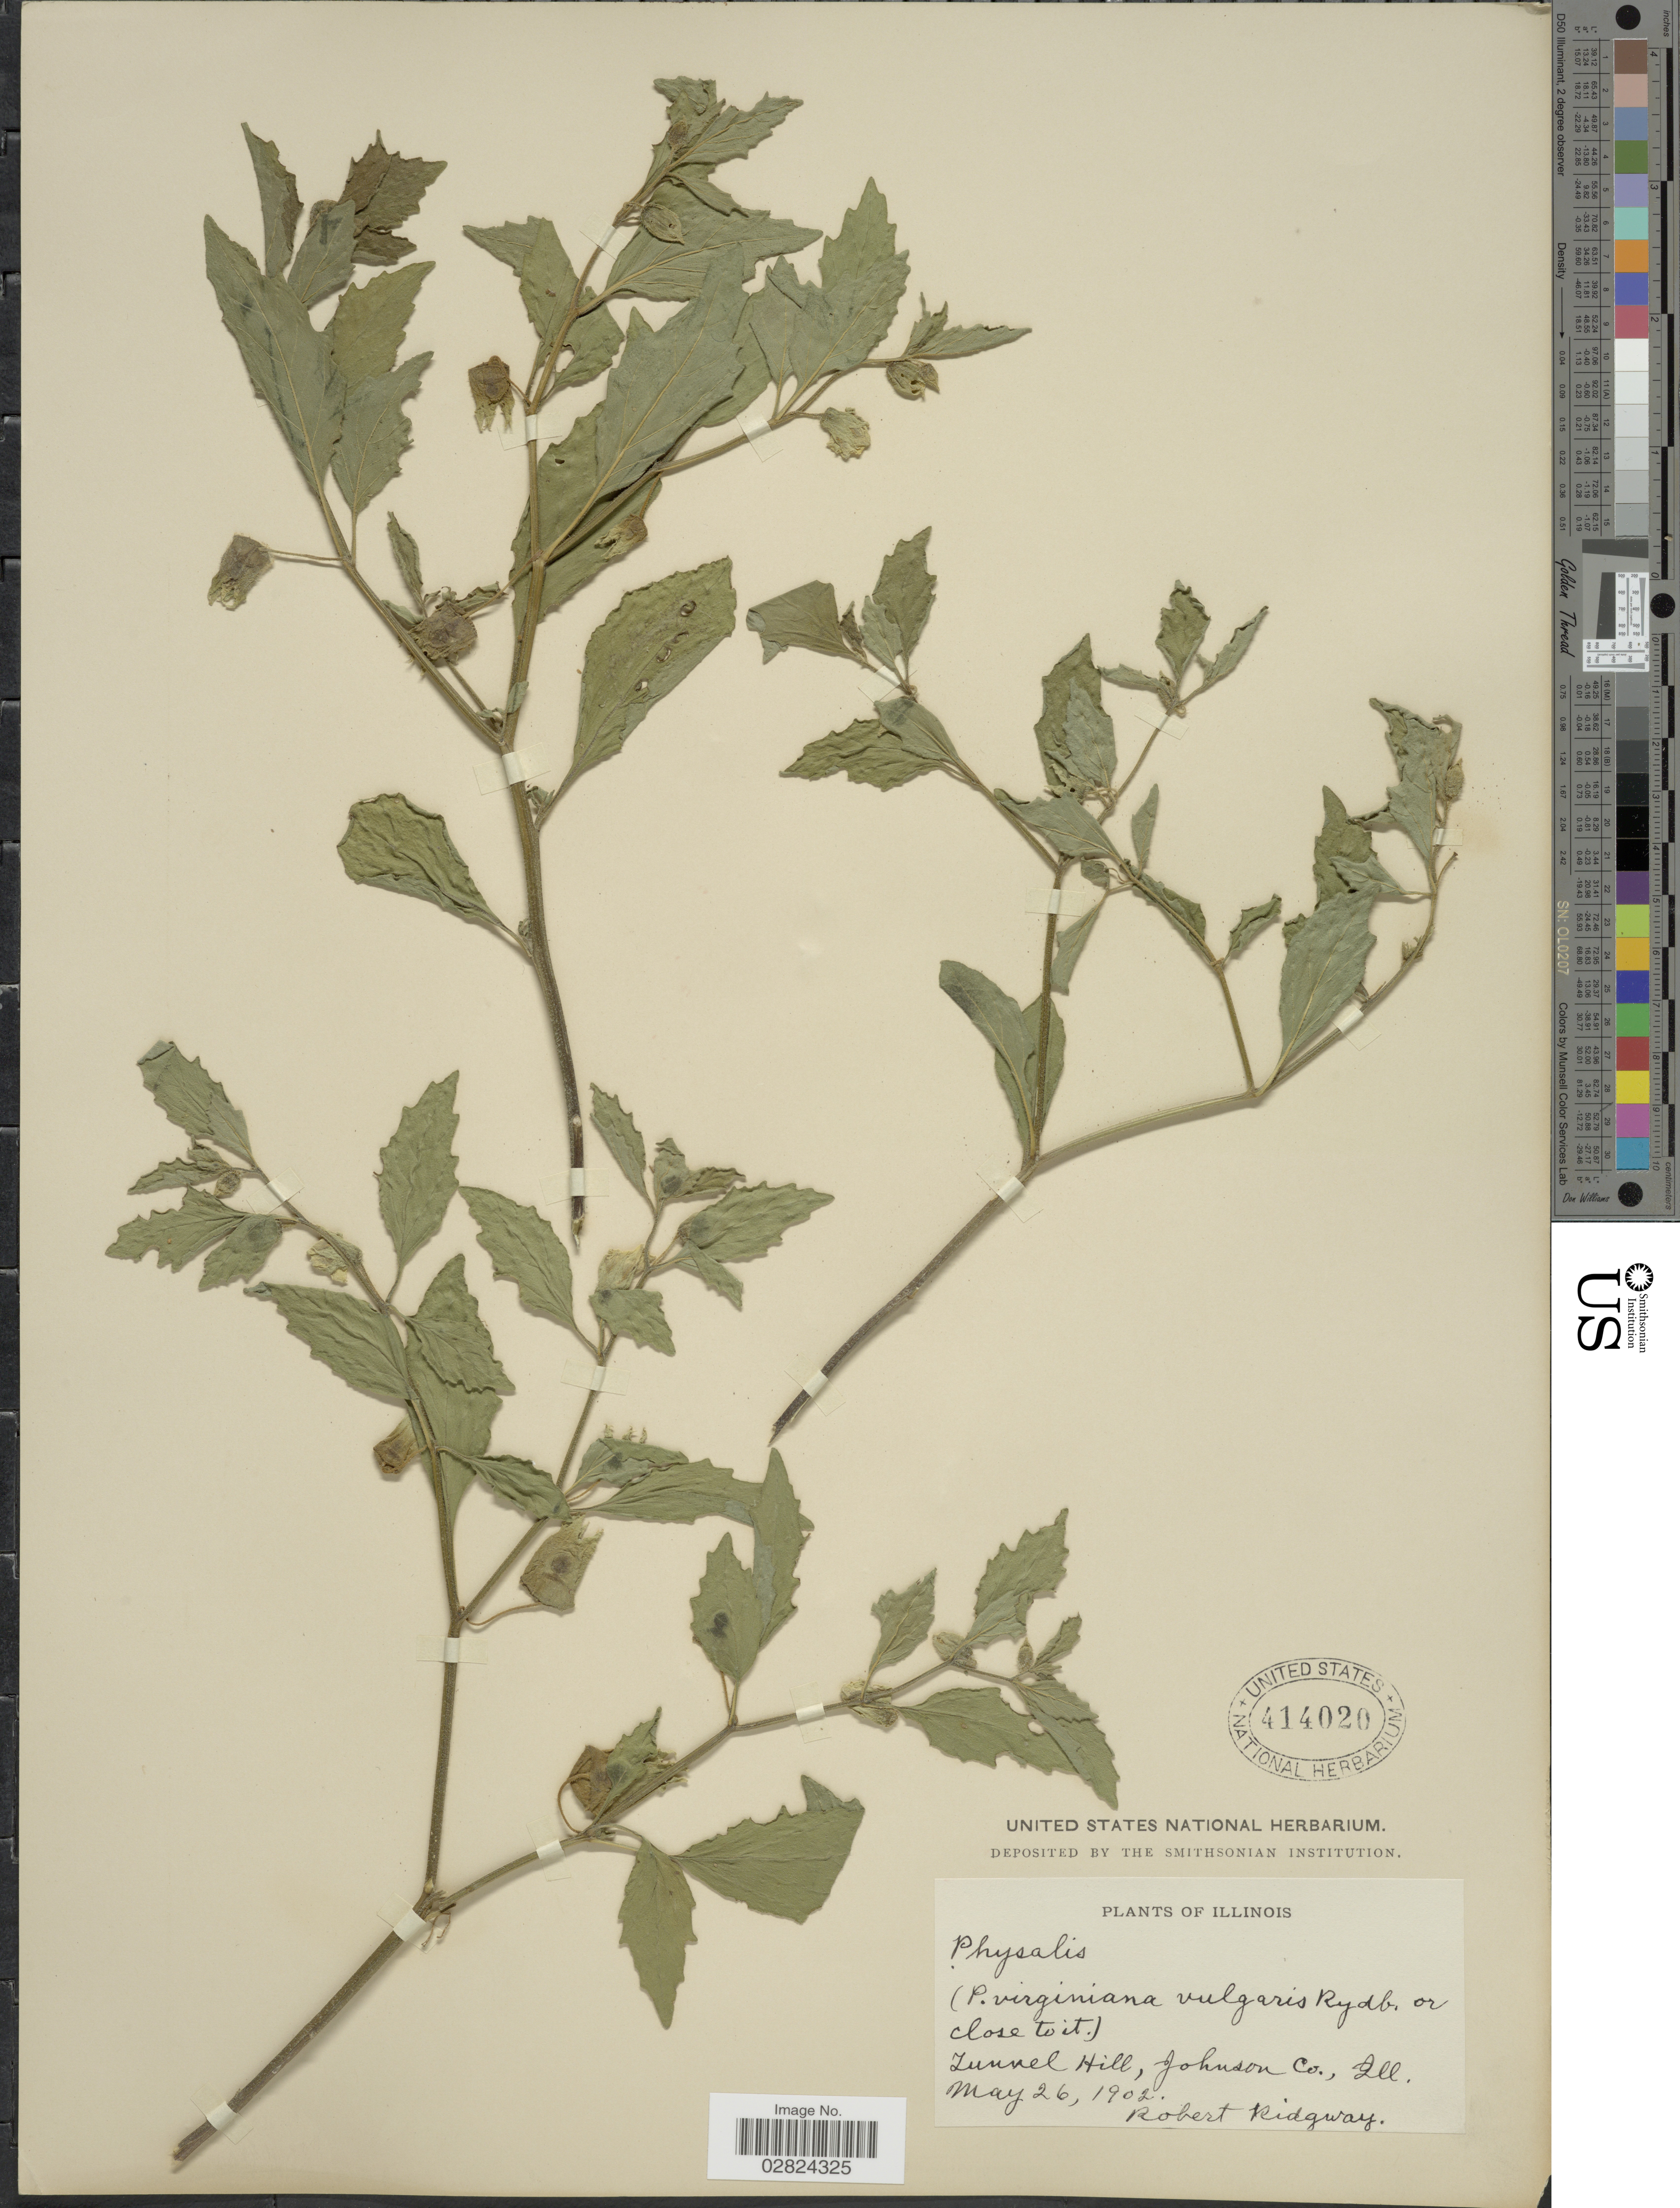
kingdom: Plantae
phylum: Tracheophyta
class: Magnoliopsida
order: Solanales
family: Solanaceae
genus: Physalis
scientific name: Physalis virginiana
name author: Mill.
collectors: R. Ridgway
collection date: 1902-05-26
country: United States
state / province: Illinois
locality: Tunnel Hill, Johnson Co., Ill.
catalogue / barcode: US 414020